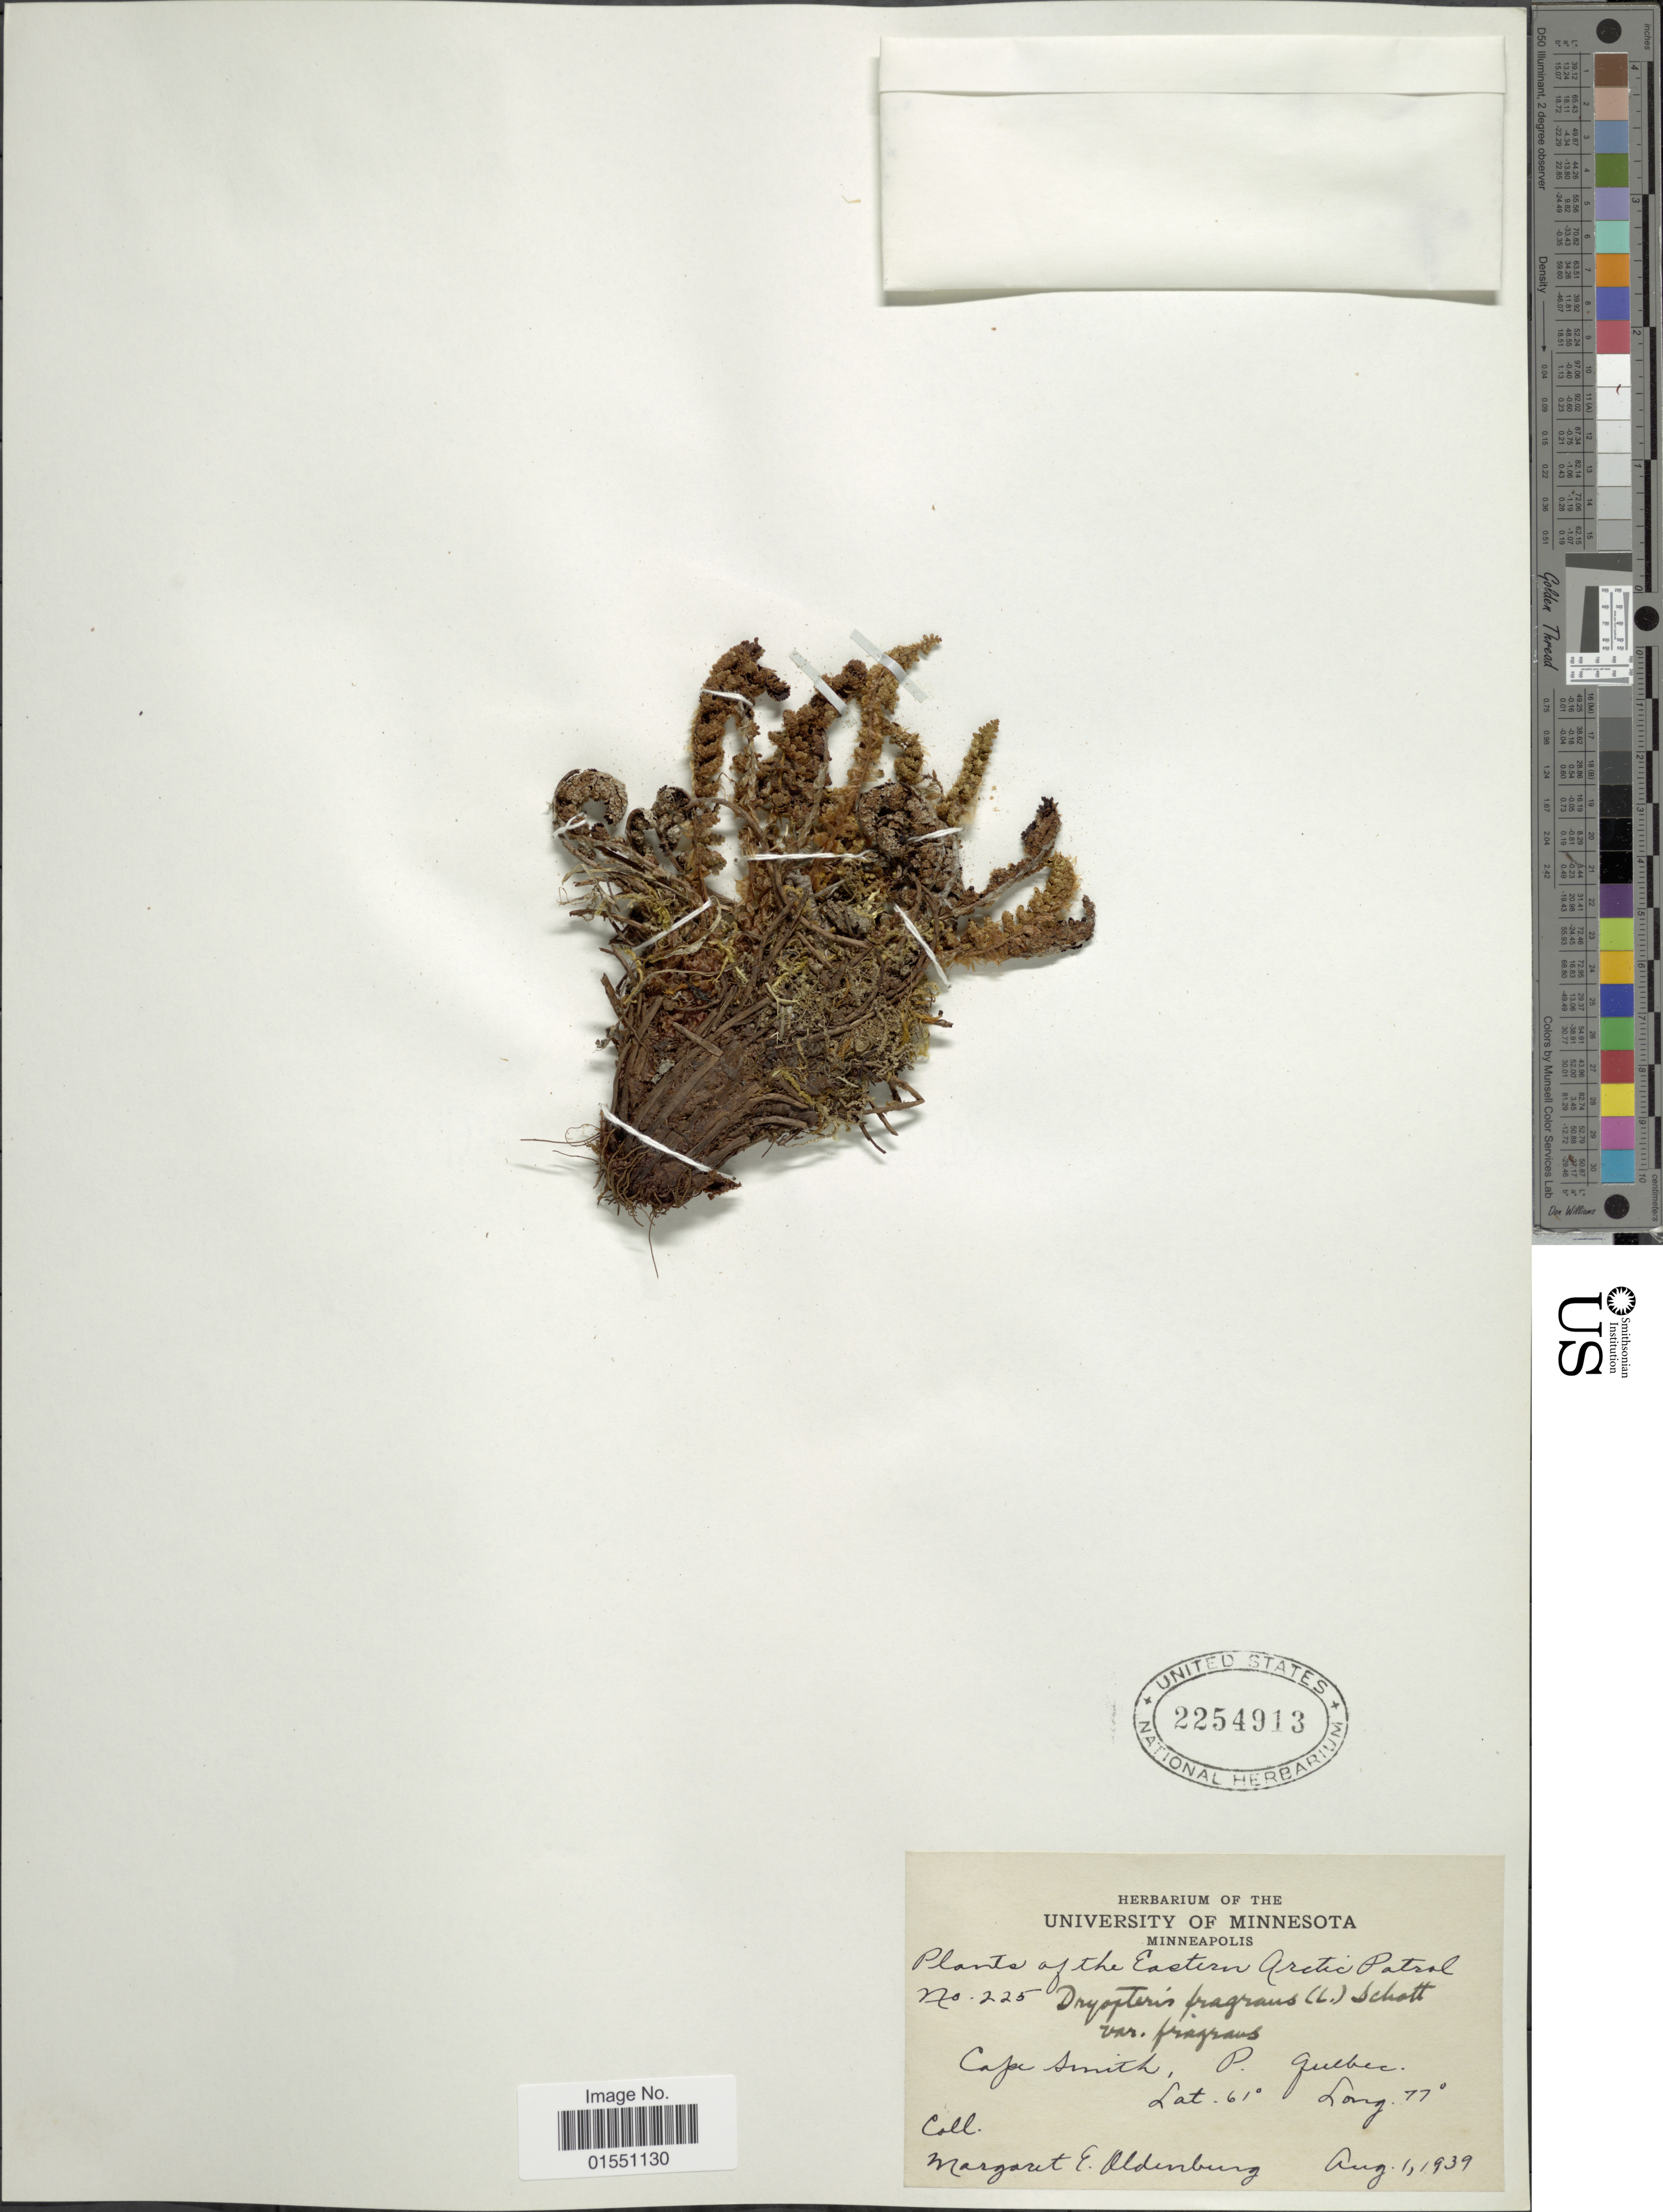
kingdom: Plantae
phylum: Tracheophyta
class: Polypodiopsida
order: Polypodiales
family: Dryopteridaceae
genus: Dryopteris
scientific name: Dryopteris fragrans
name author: (L.) Schott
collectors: M. Oldenburg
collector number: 225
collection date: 1939-08-01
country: Canada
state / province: Quebec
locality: Cape Smith, P. Quebec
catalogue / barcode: US 2254913